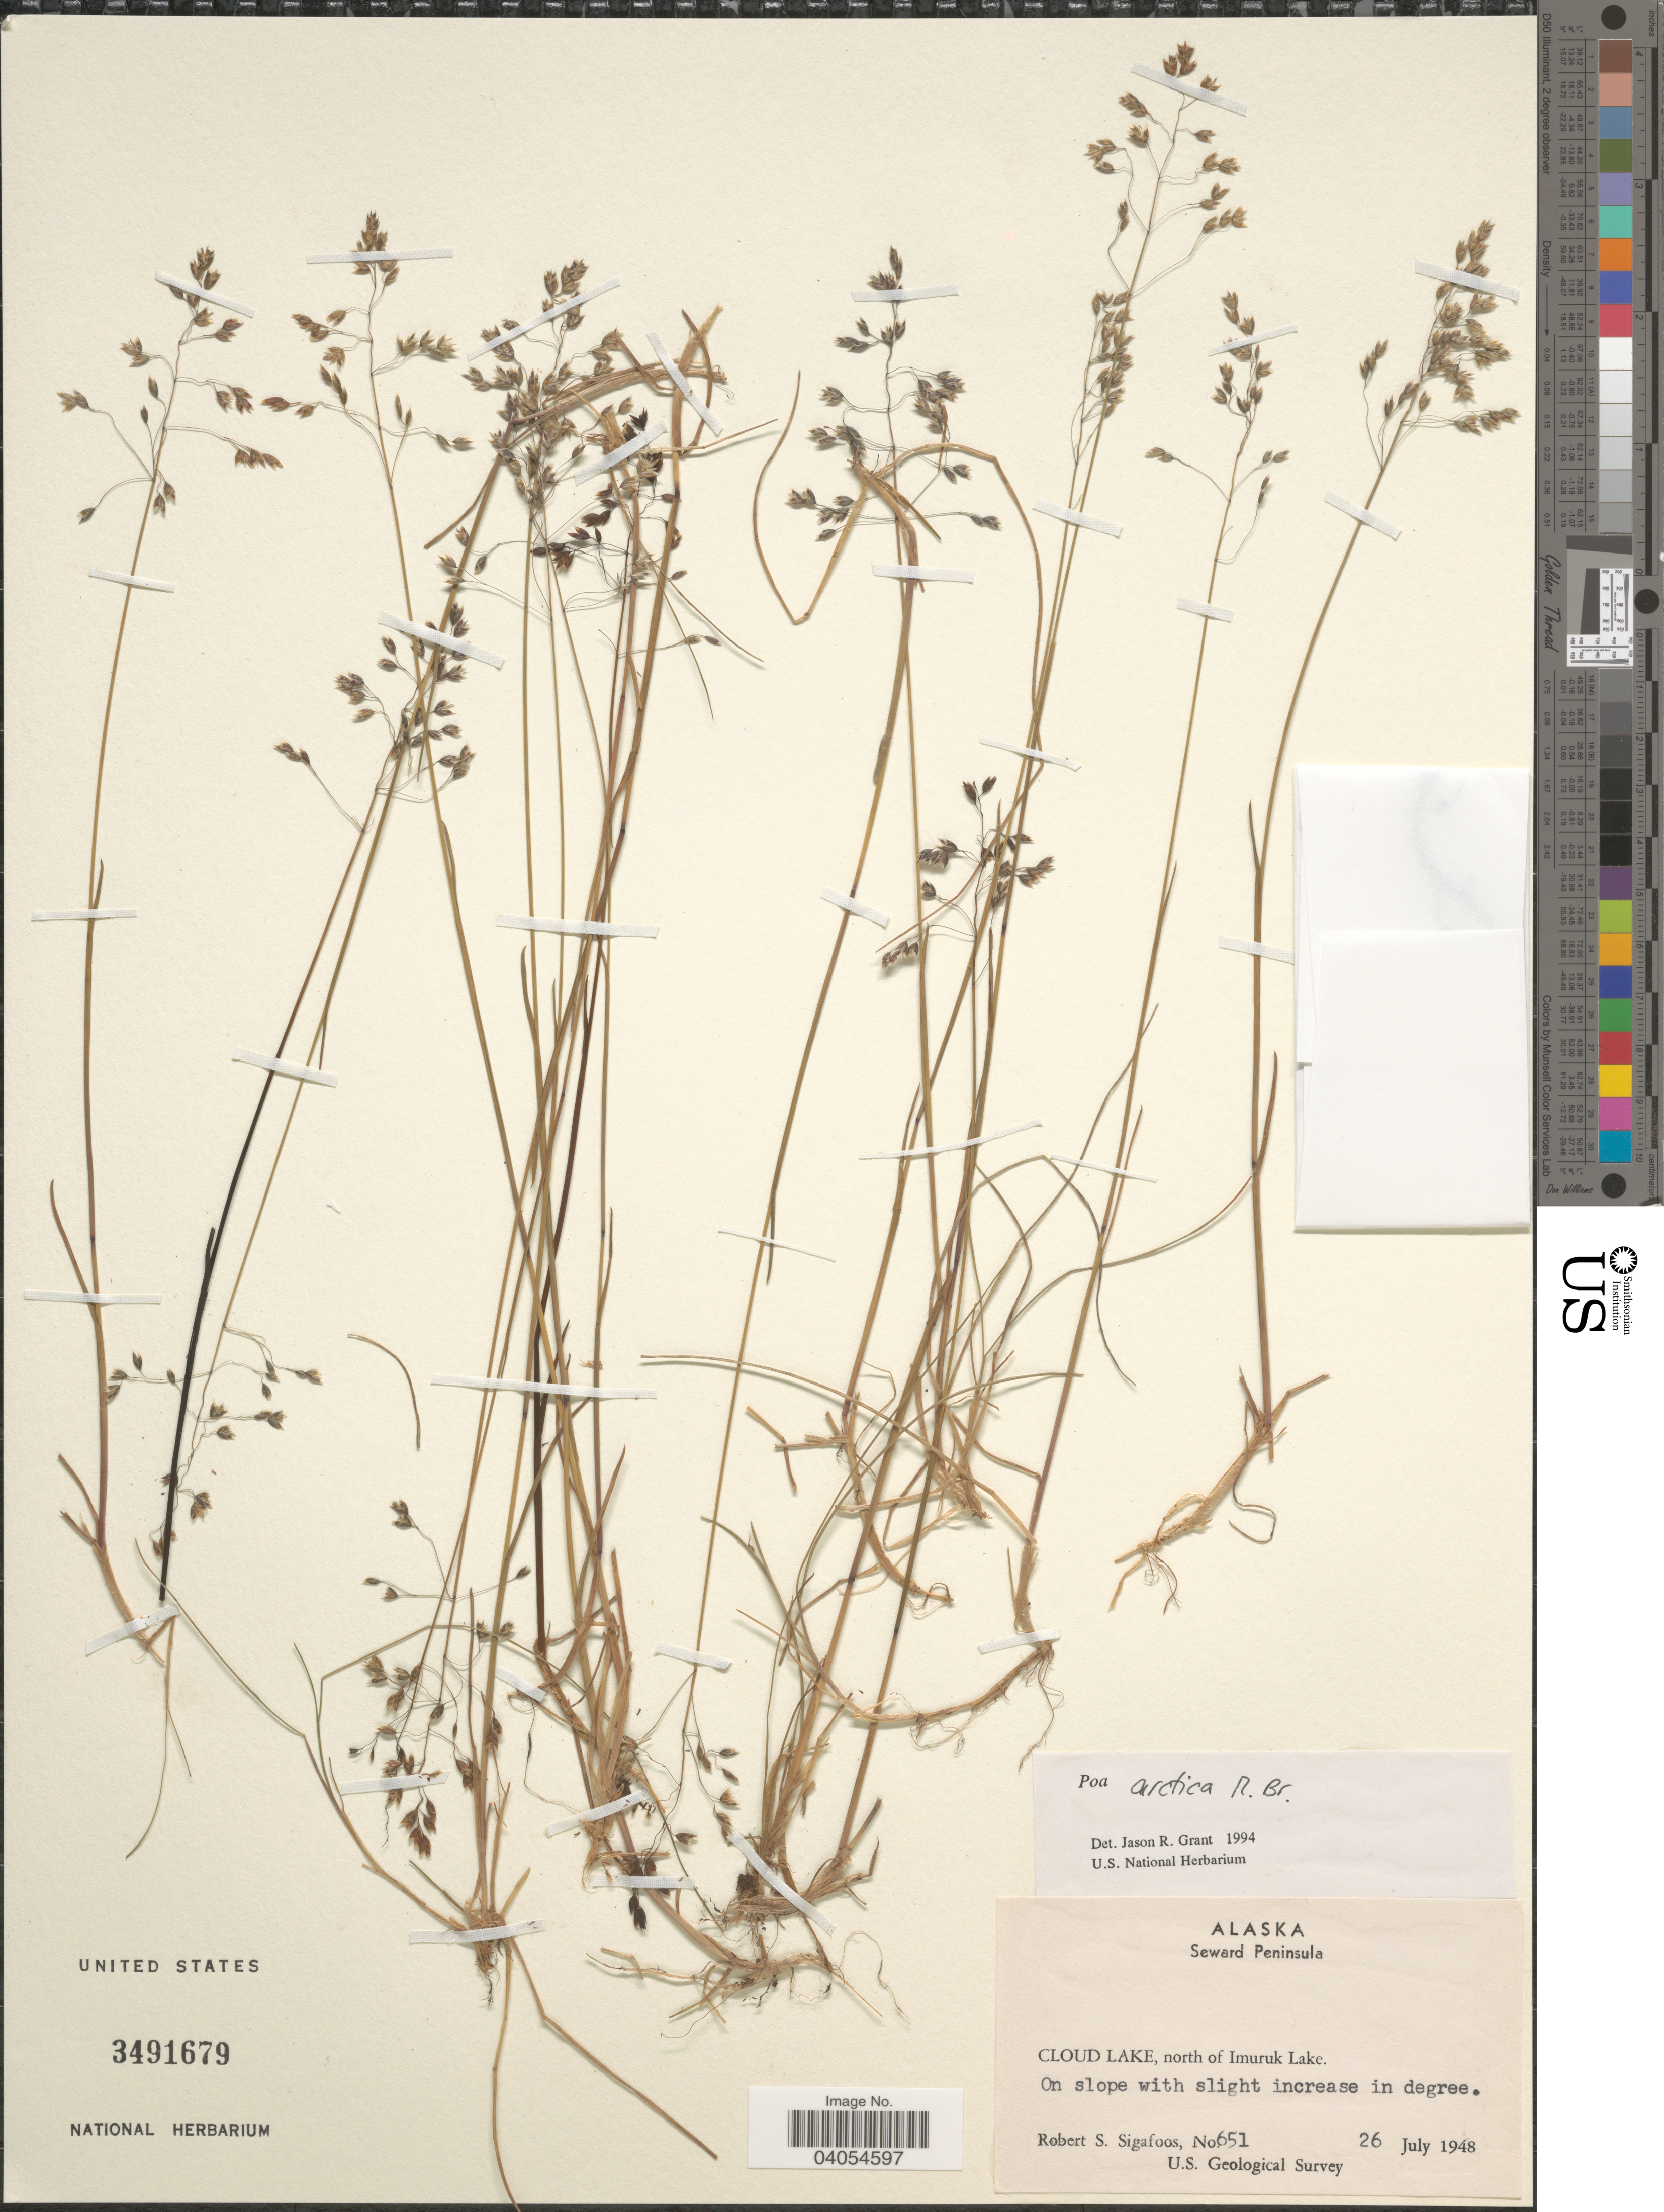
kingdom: Plantae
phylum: Tracheophyta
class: Liliopsida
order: Poales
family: Poaceae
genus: Poa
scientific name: Poa arctica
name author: R. Br.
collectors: R. Sigafoos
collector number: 651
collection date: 1948-07-26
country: United States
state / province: Alaska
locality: Seward Peninsula. Cloud Lake, north of Imuruk Lake.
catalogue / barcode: US 3491679